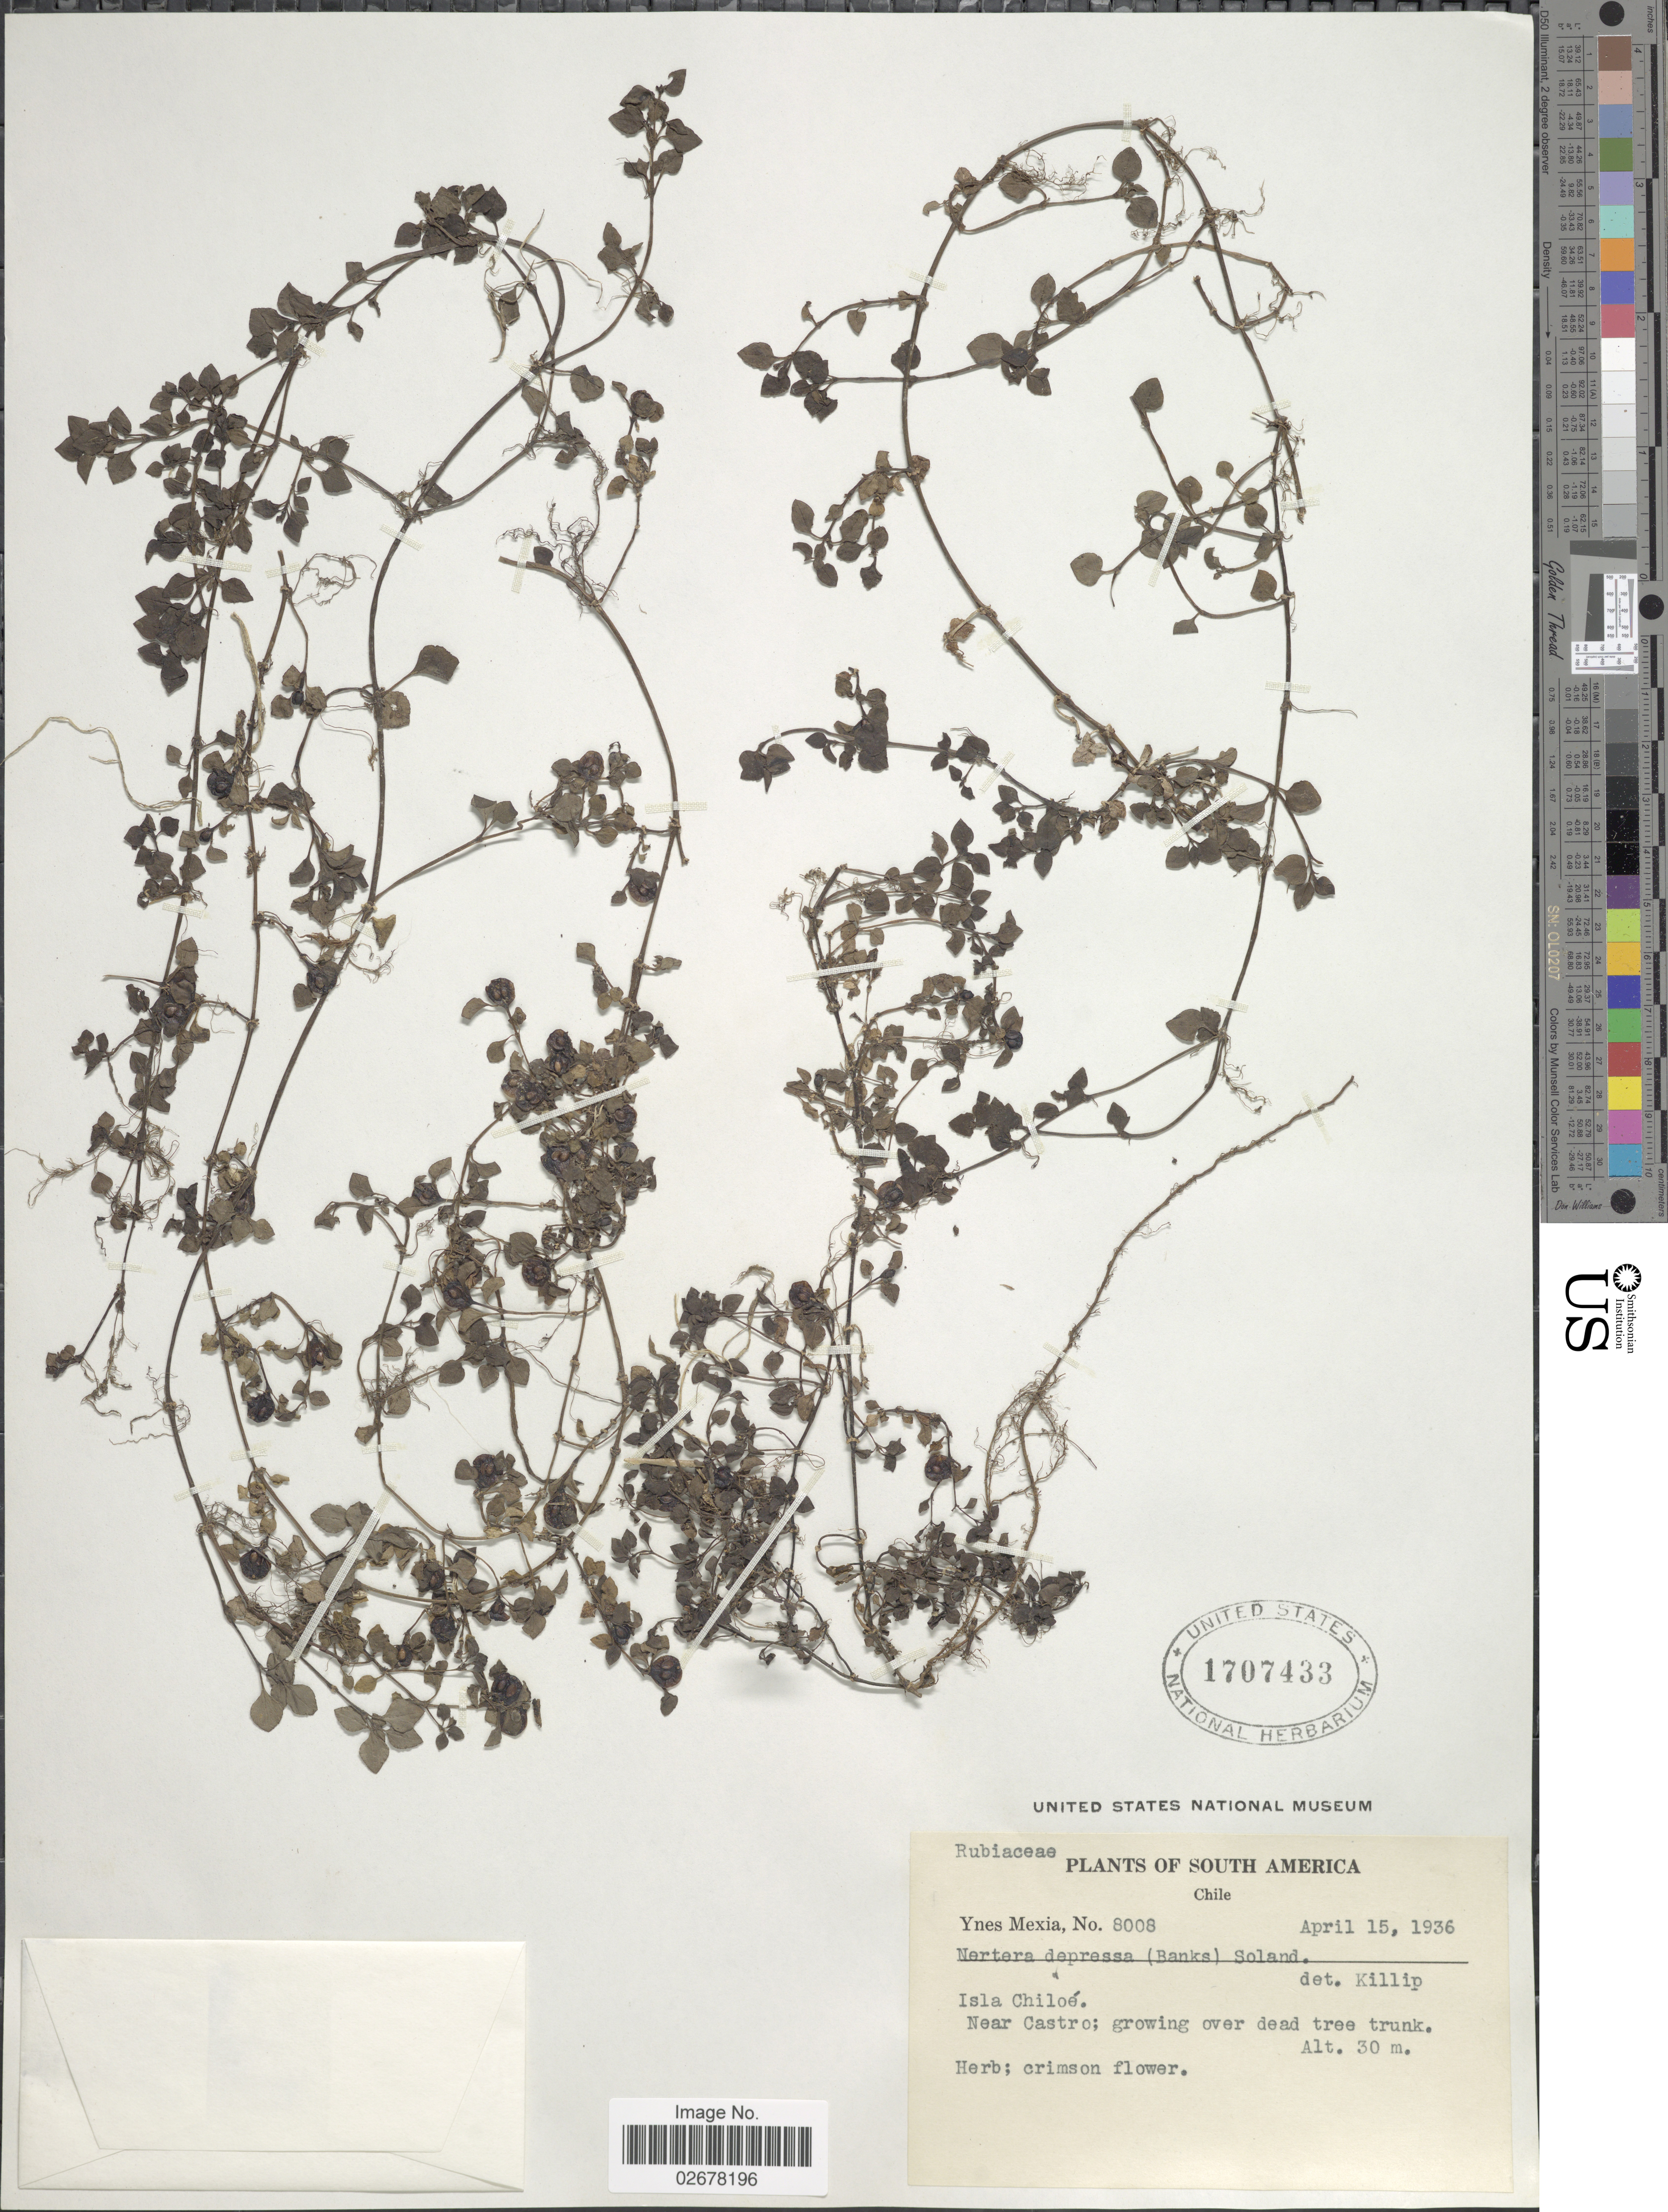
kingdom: Plantae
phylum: Tracheophyta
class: Magnoliopsida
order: Gentianales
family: Rubiaceae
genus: Nertera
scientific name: Nertera depressa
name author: Banks & Sol. ex Gaertn.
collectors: Y. Mexia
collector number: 8008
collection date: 1936-04-15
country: Chile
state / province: Arica y Parinacota (XV)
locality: Isla Chiloe, near Castro; growing over dead tree trunk.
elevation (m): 30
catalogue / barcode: US 1707433